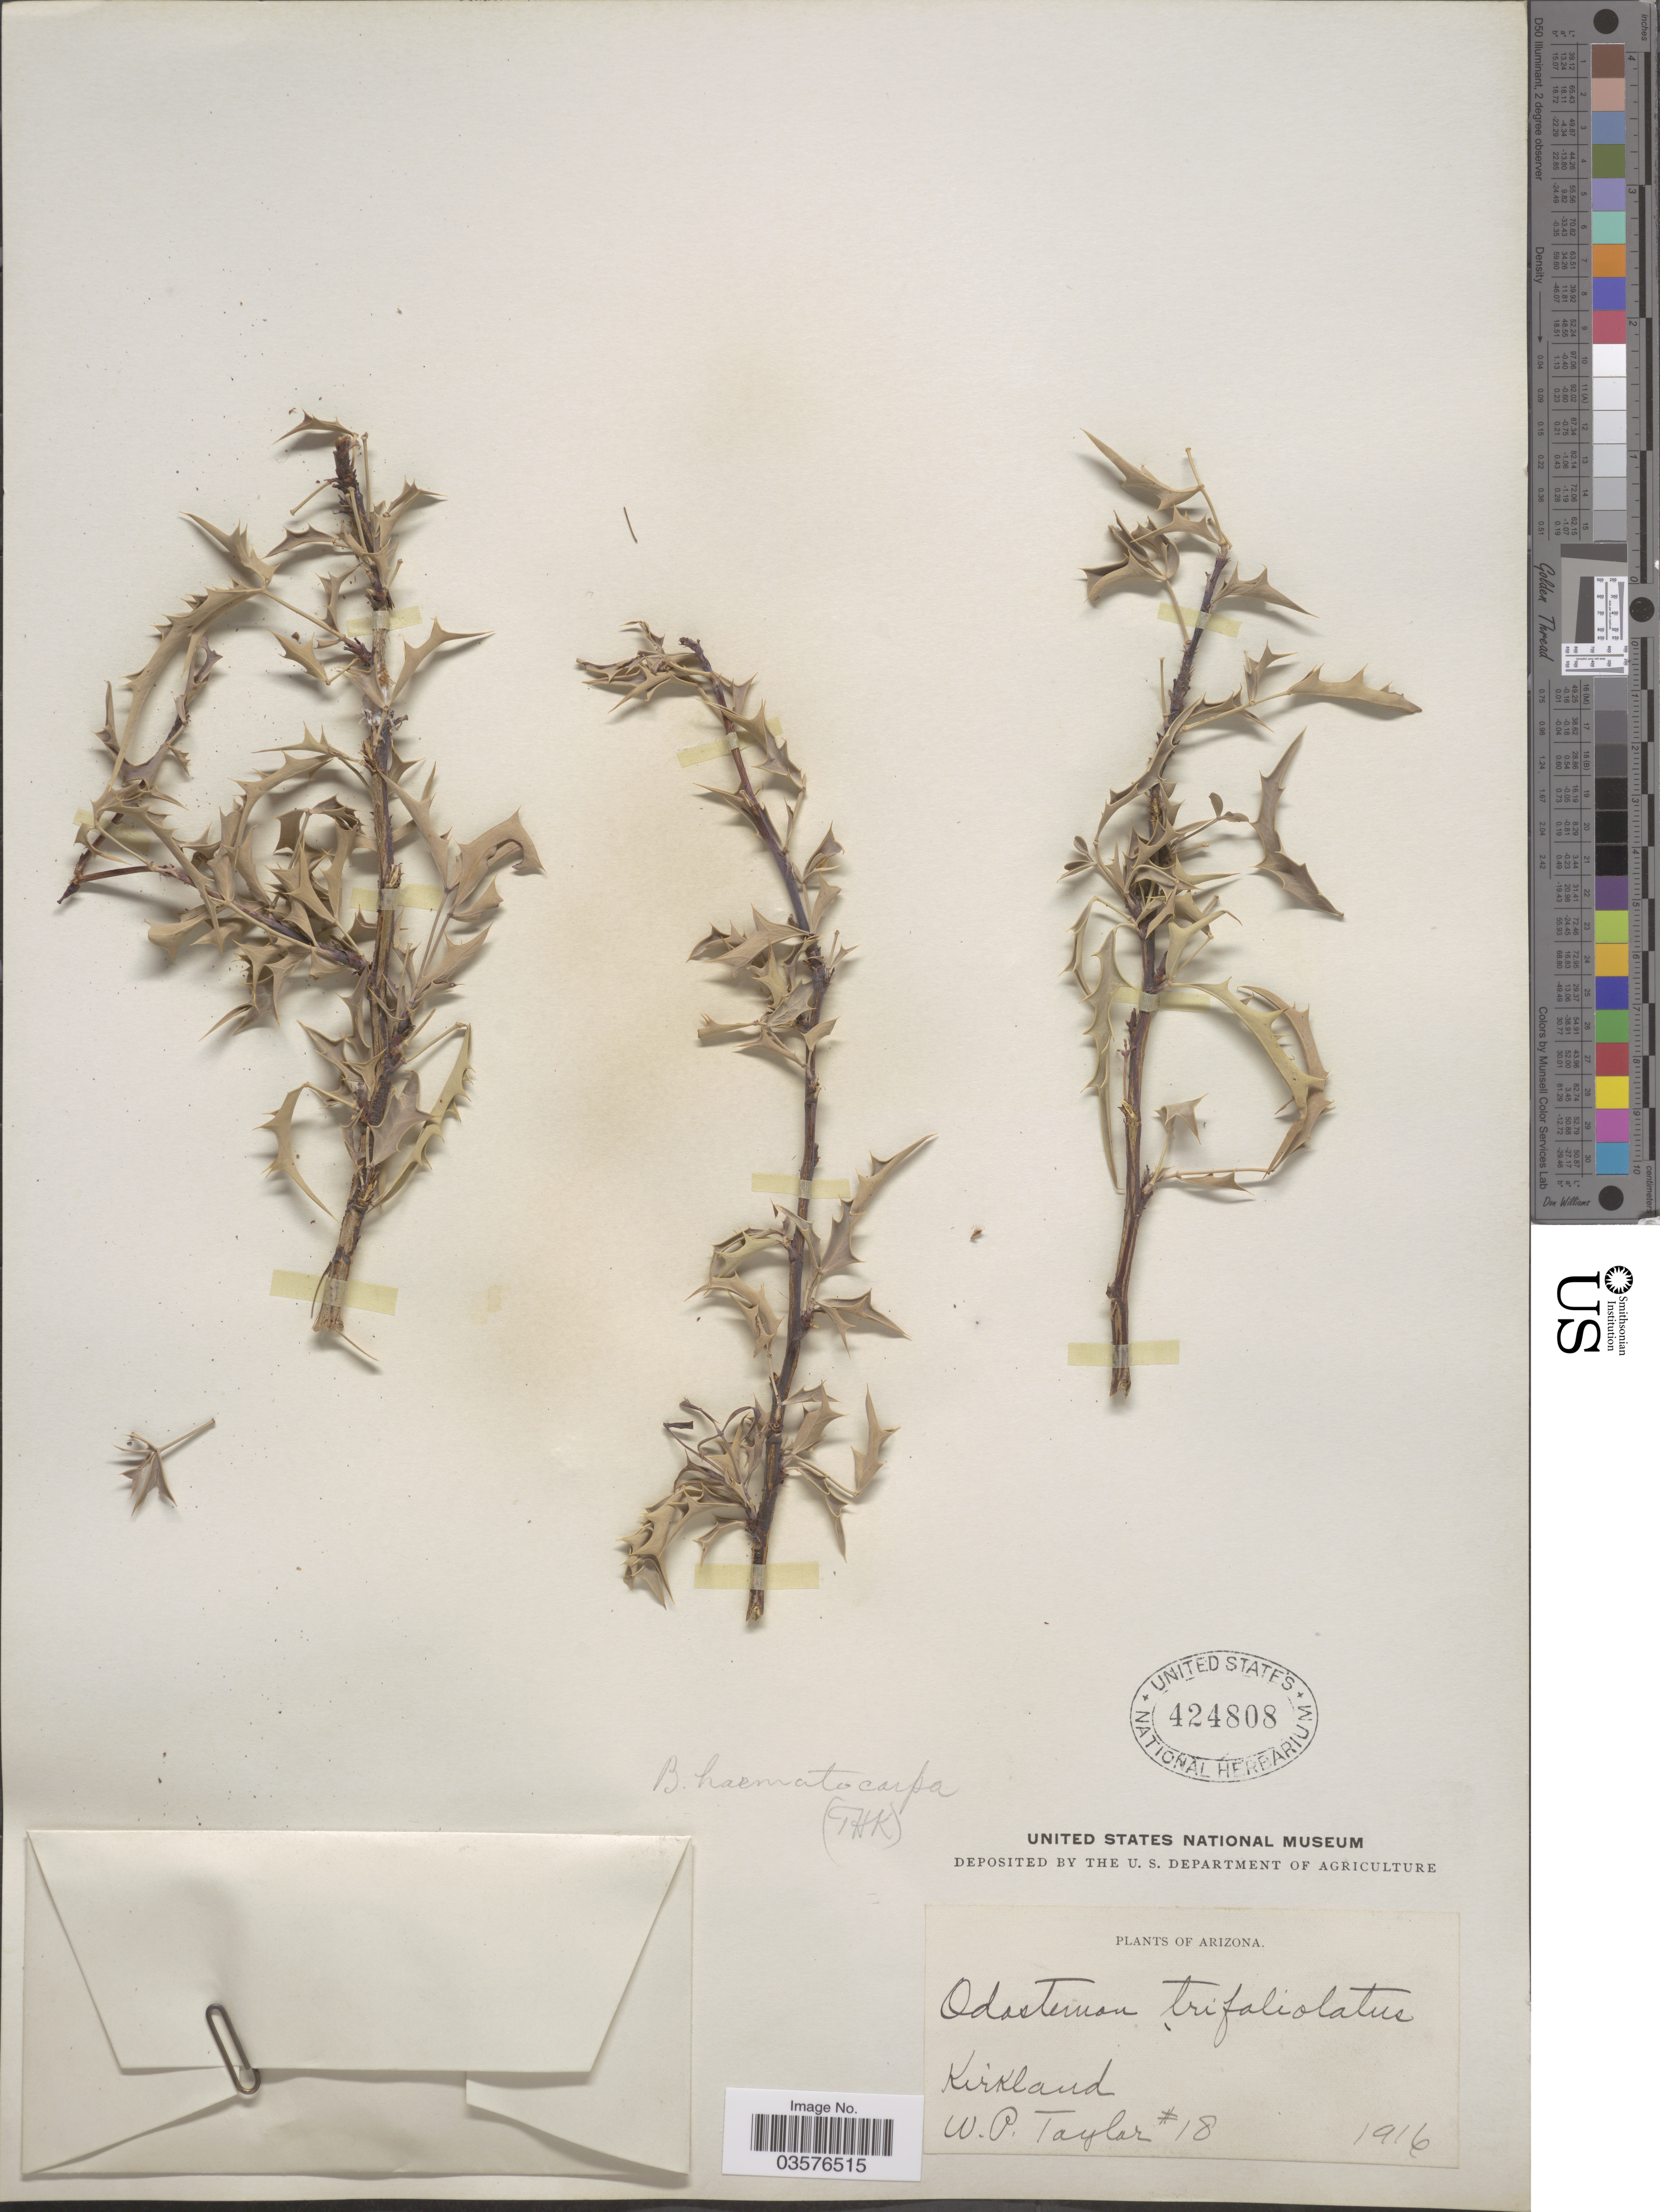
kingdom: Plantae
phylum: Tracheophyta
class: Magnoliopsida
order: Ranunculales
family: Berberidaceae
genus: Mahonia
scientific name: Mahonia haematocarpa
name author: (Wooton) Fedde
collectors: W. P. Taylor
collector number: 18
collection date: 1916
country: United States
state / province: Arizona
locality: Kirkland.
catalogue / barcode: US 424808